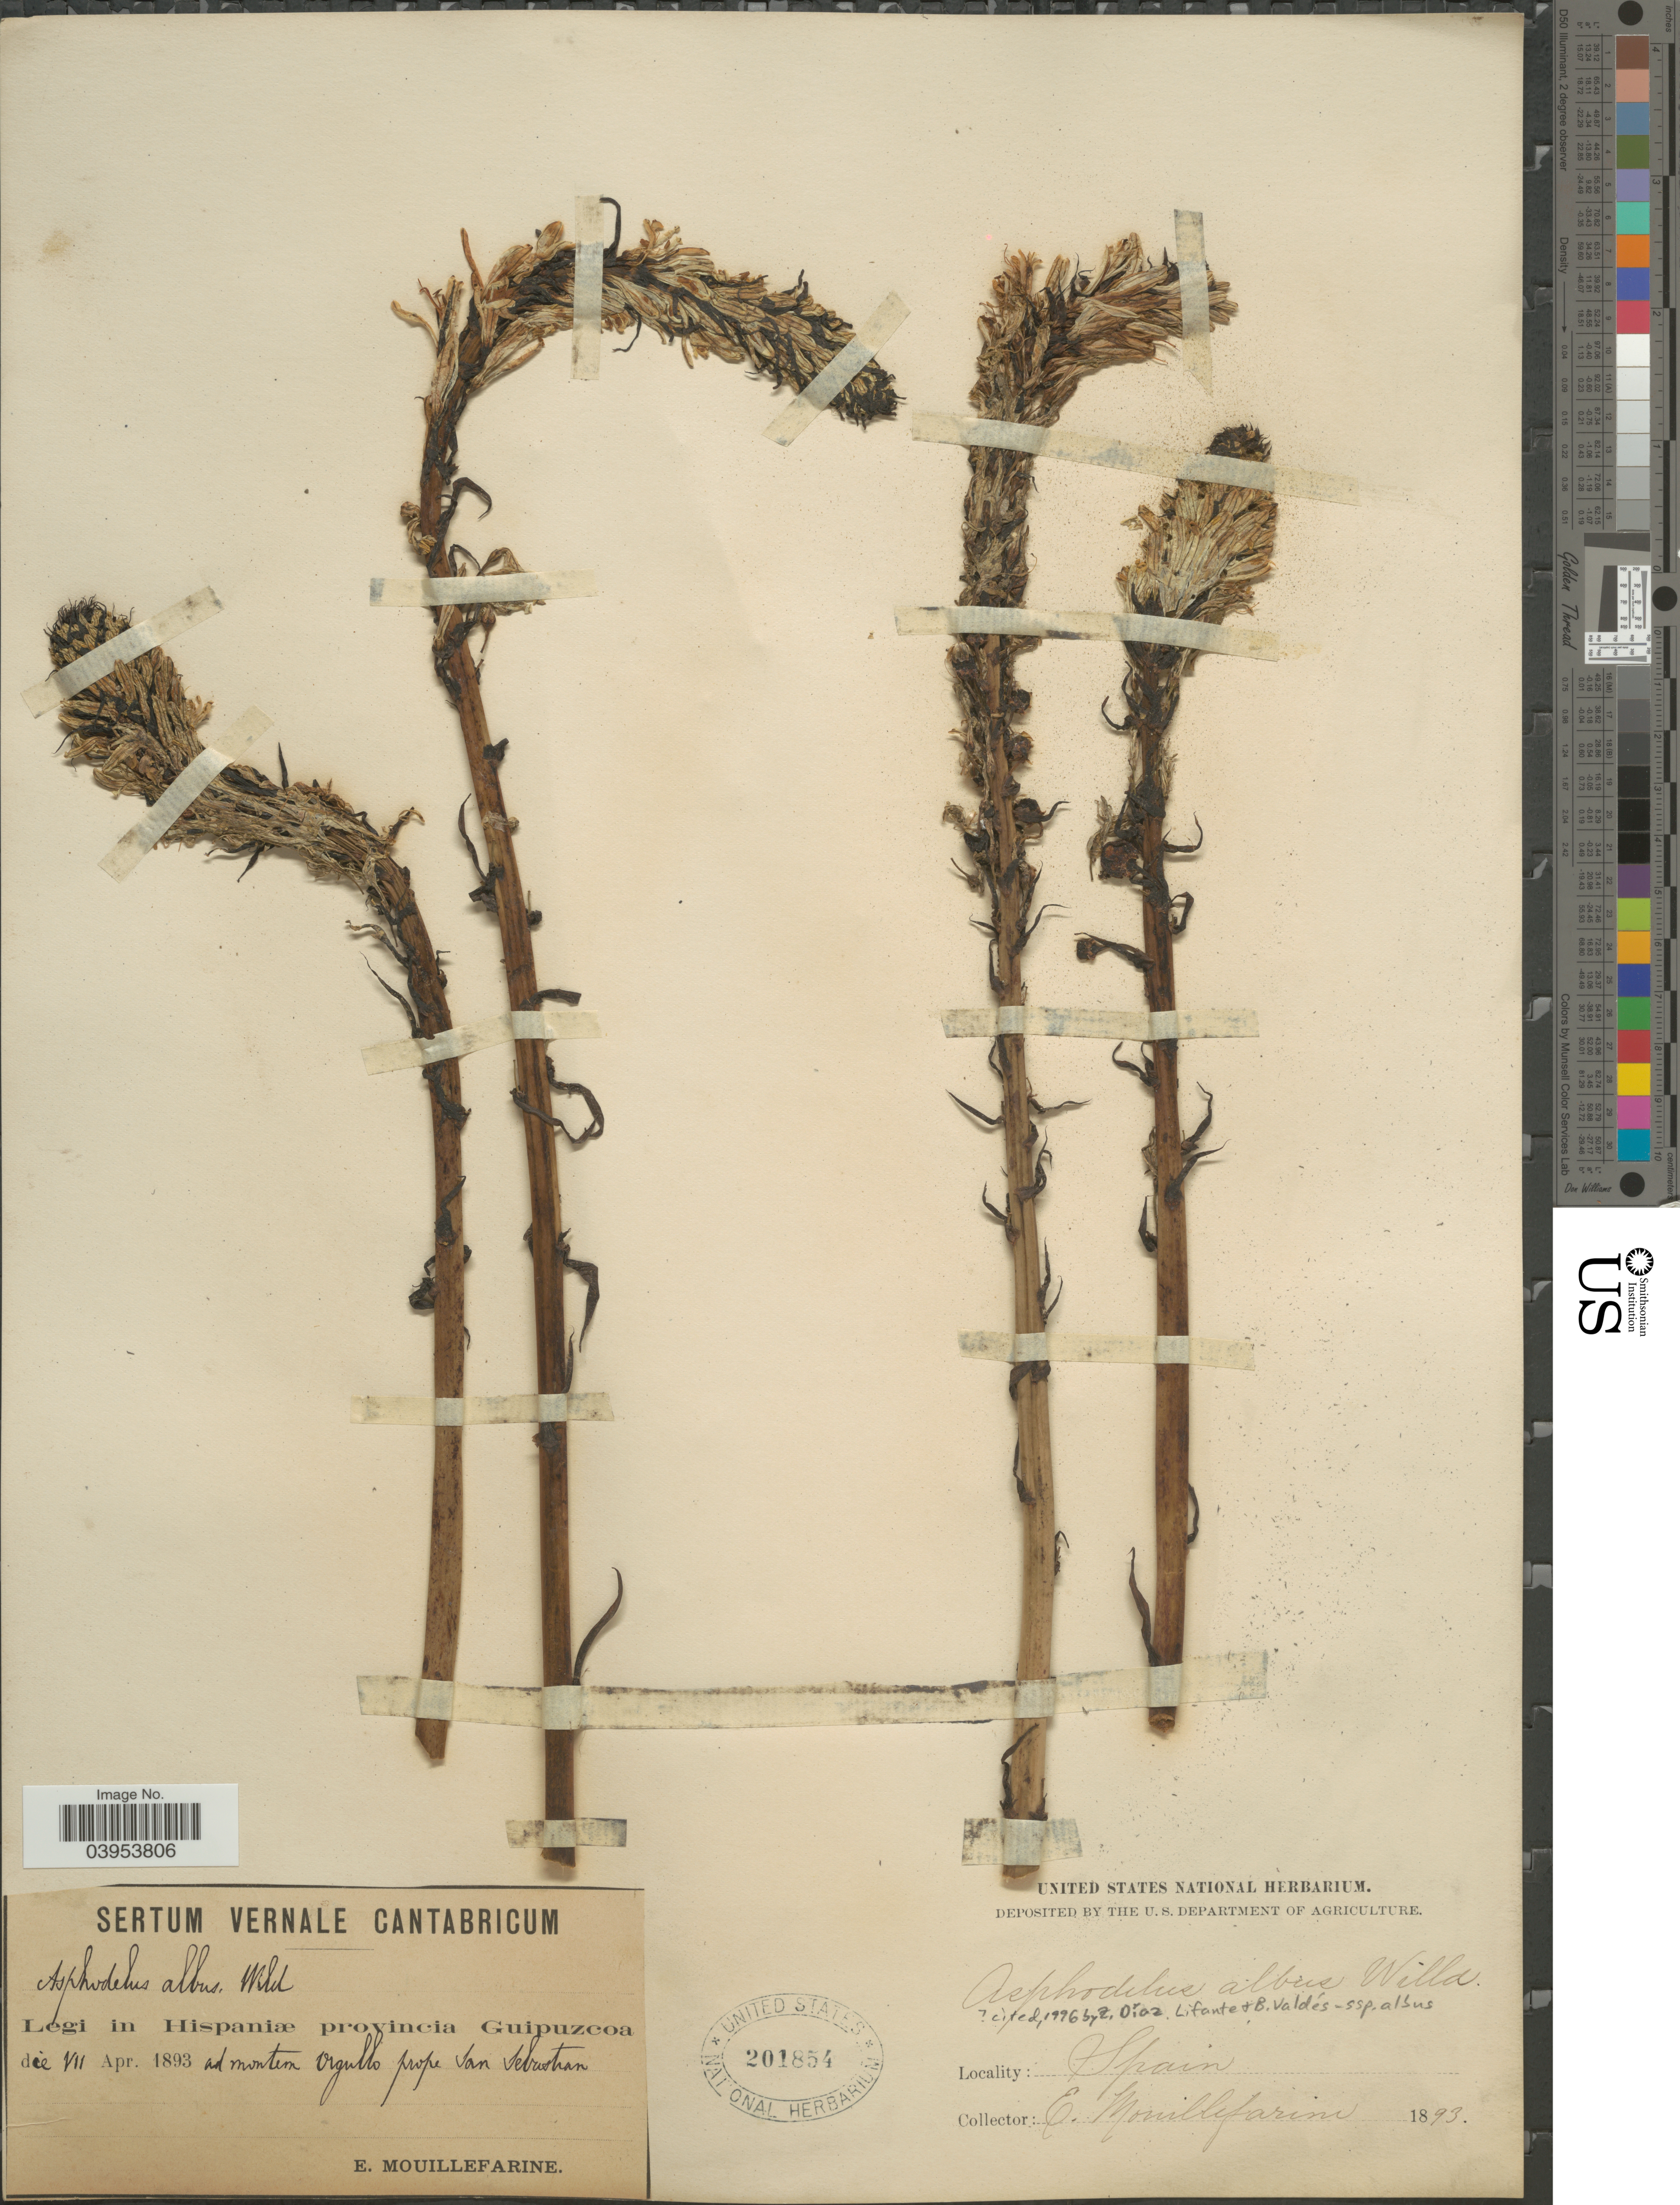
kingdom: Plantae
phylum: Tracheophyta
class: Liliopsida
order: Asparagales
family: Asphodelaceae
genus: Asphodelus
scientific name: Asphodelus albus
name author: Mill.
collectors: E. Mouillefarine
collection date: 1893-03/1893-04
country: Spain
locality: In Hispaniæ provincia Guipuscoa. Ad montem orgullo prope San Sebastian.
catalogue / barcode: US 201854